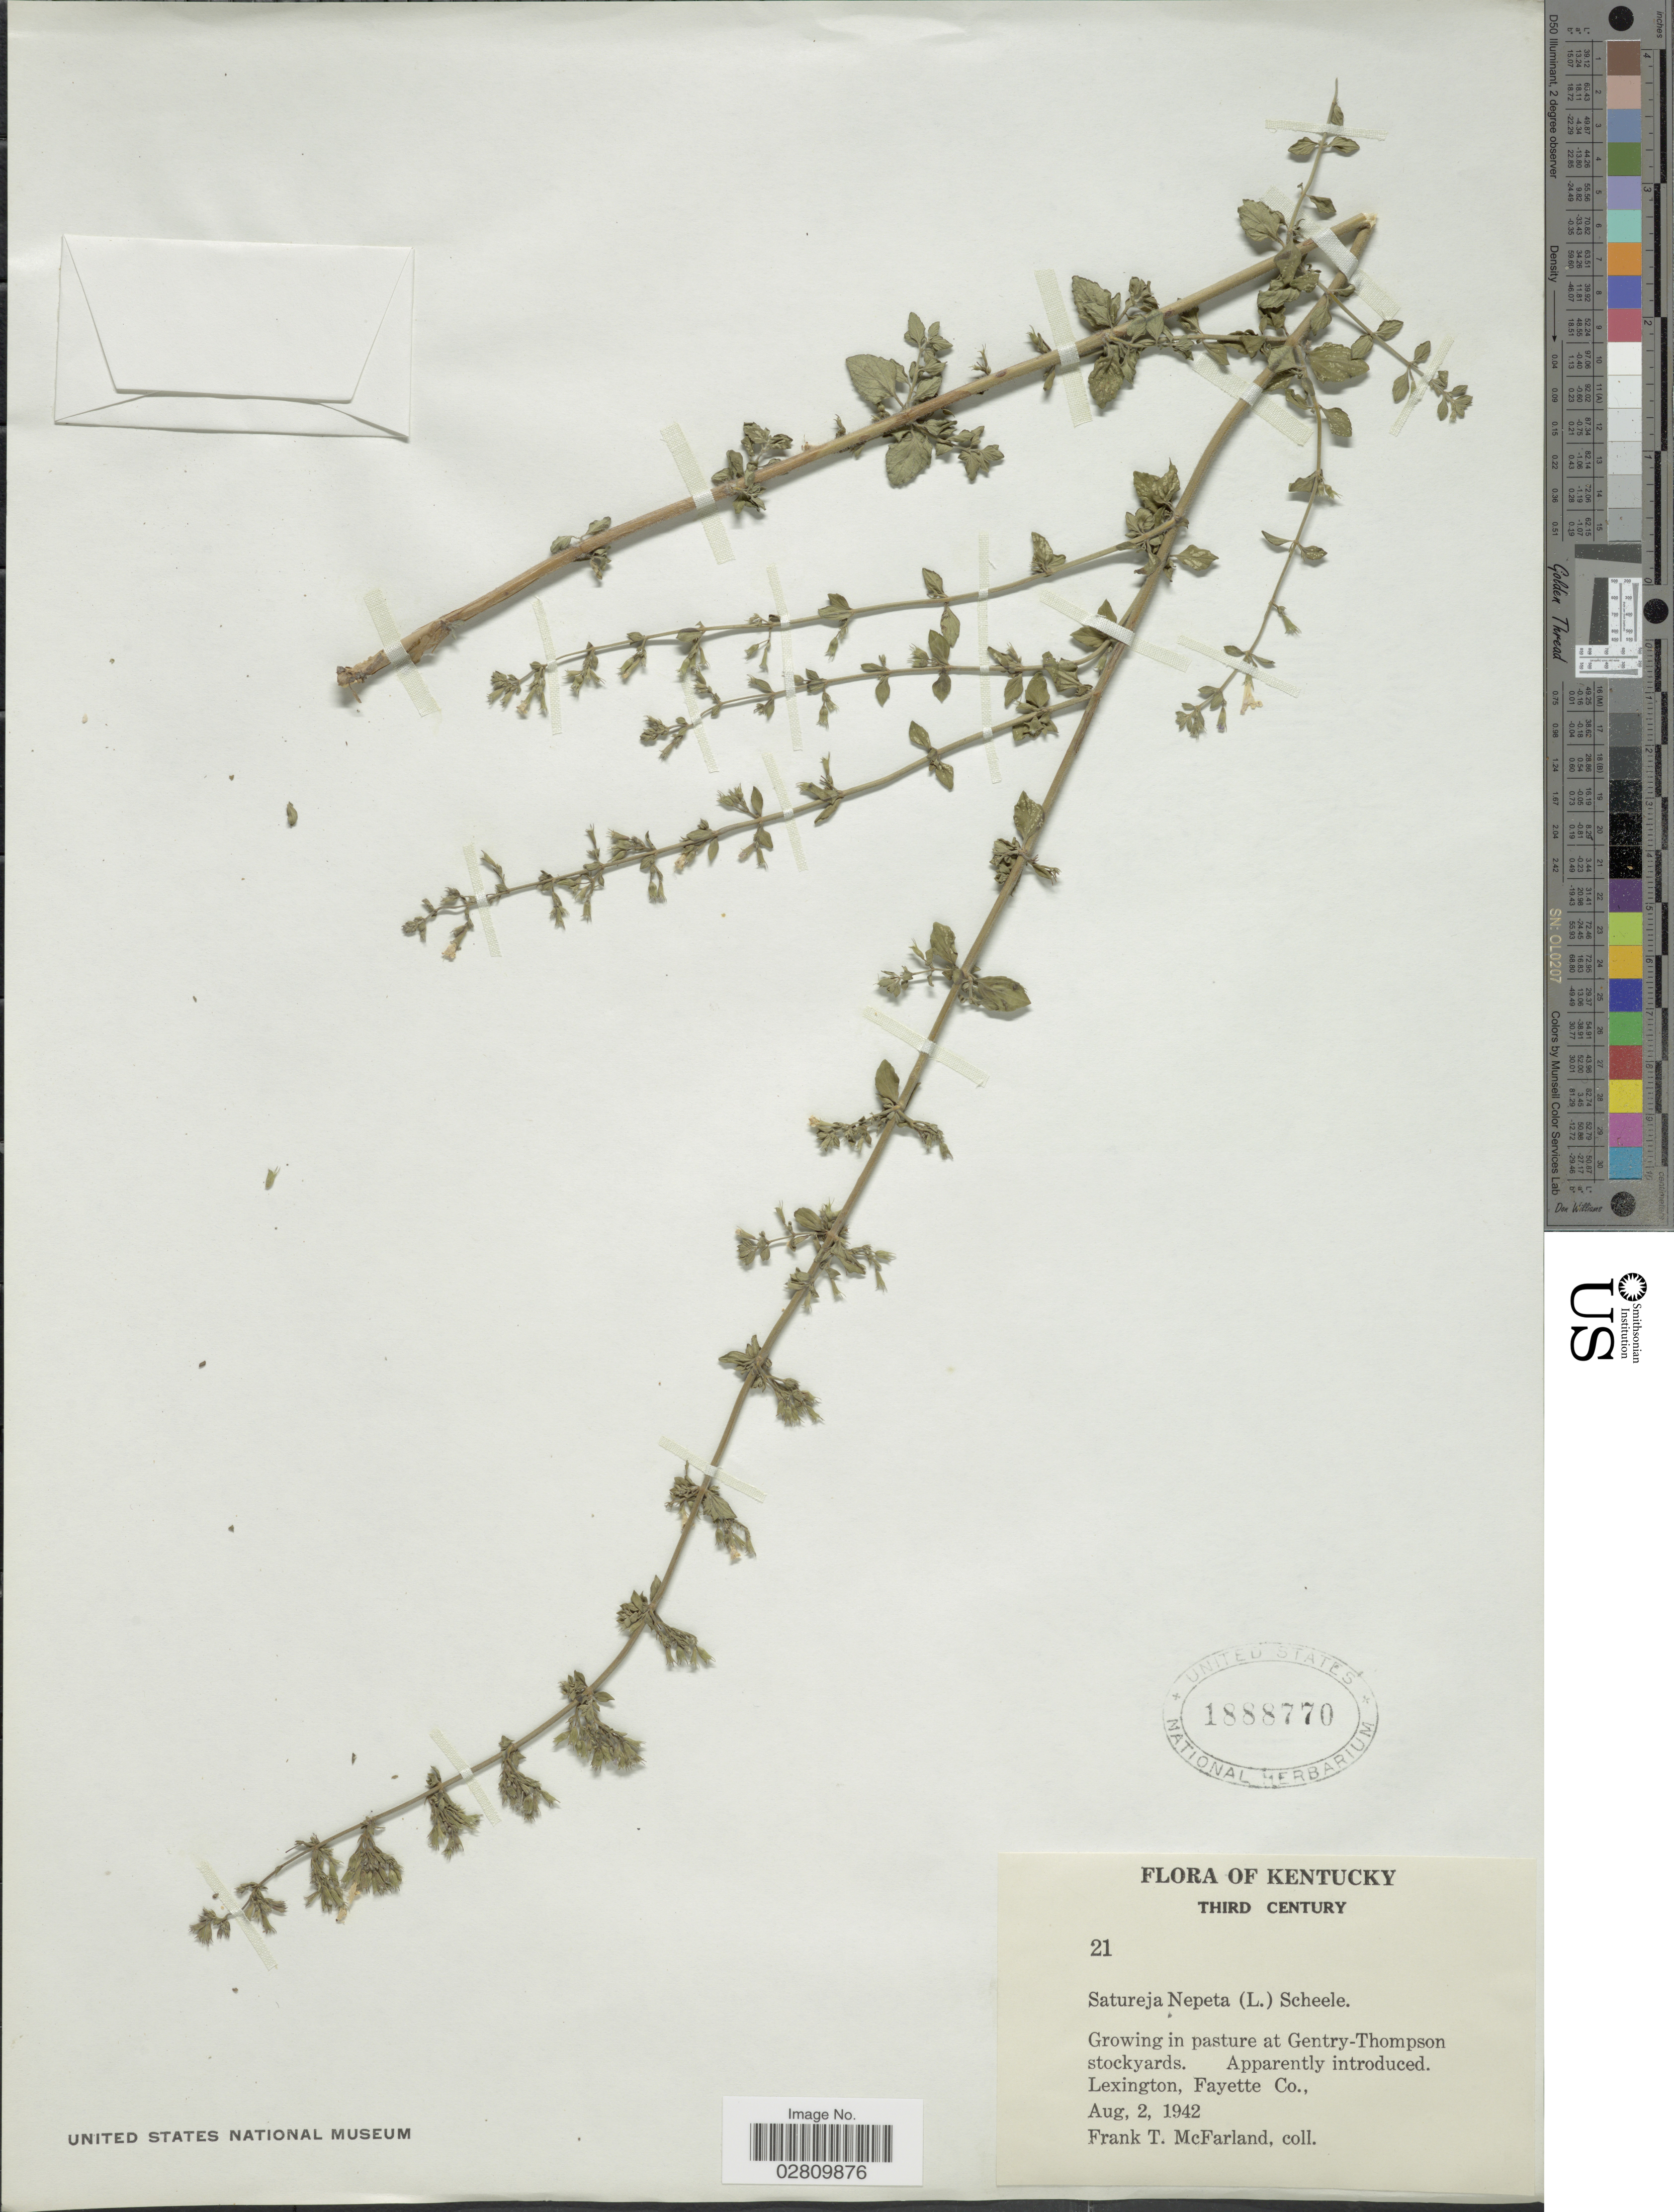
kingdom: Plantae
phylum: Tracheophyta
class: Magnoliopsida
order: Lamiales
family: Lamiaceae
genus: Clinopodium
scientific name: Clinopodium nepeta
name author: (L.) Kuntze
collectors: F. McFarland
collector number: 21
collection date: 1942-08-02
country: United States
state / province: Kentucky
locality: Gentry-Thompson stockyards. Lexington, Fayette Co.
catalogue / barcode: US 1888770